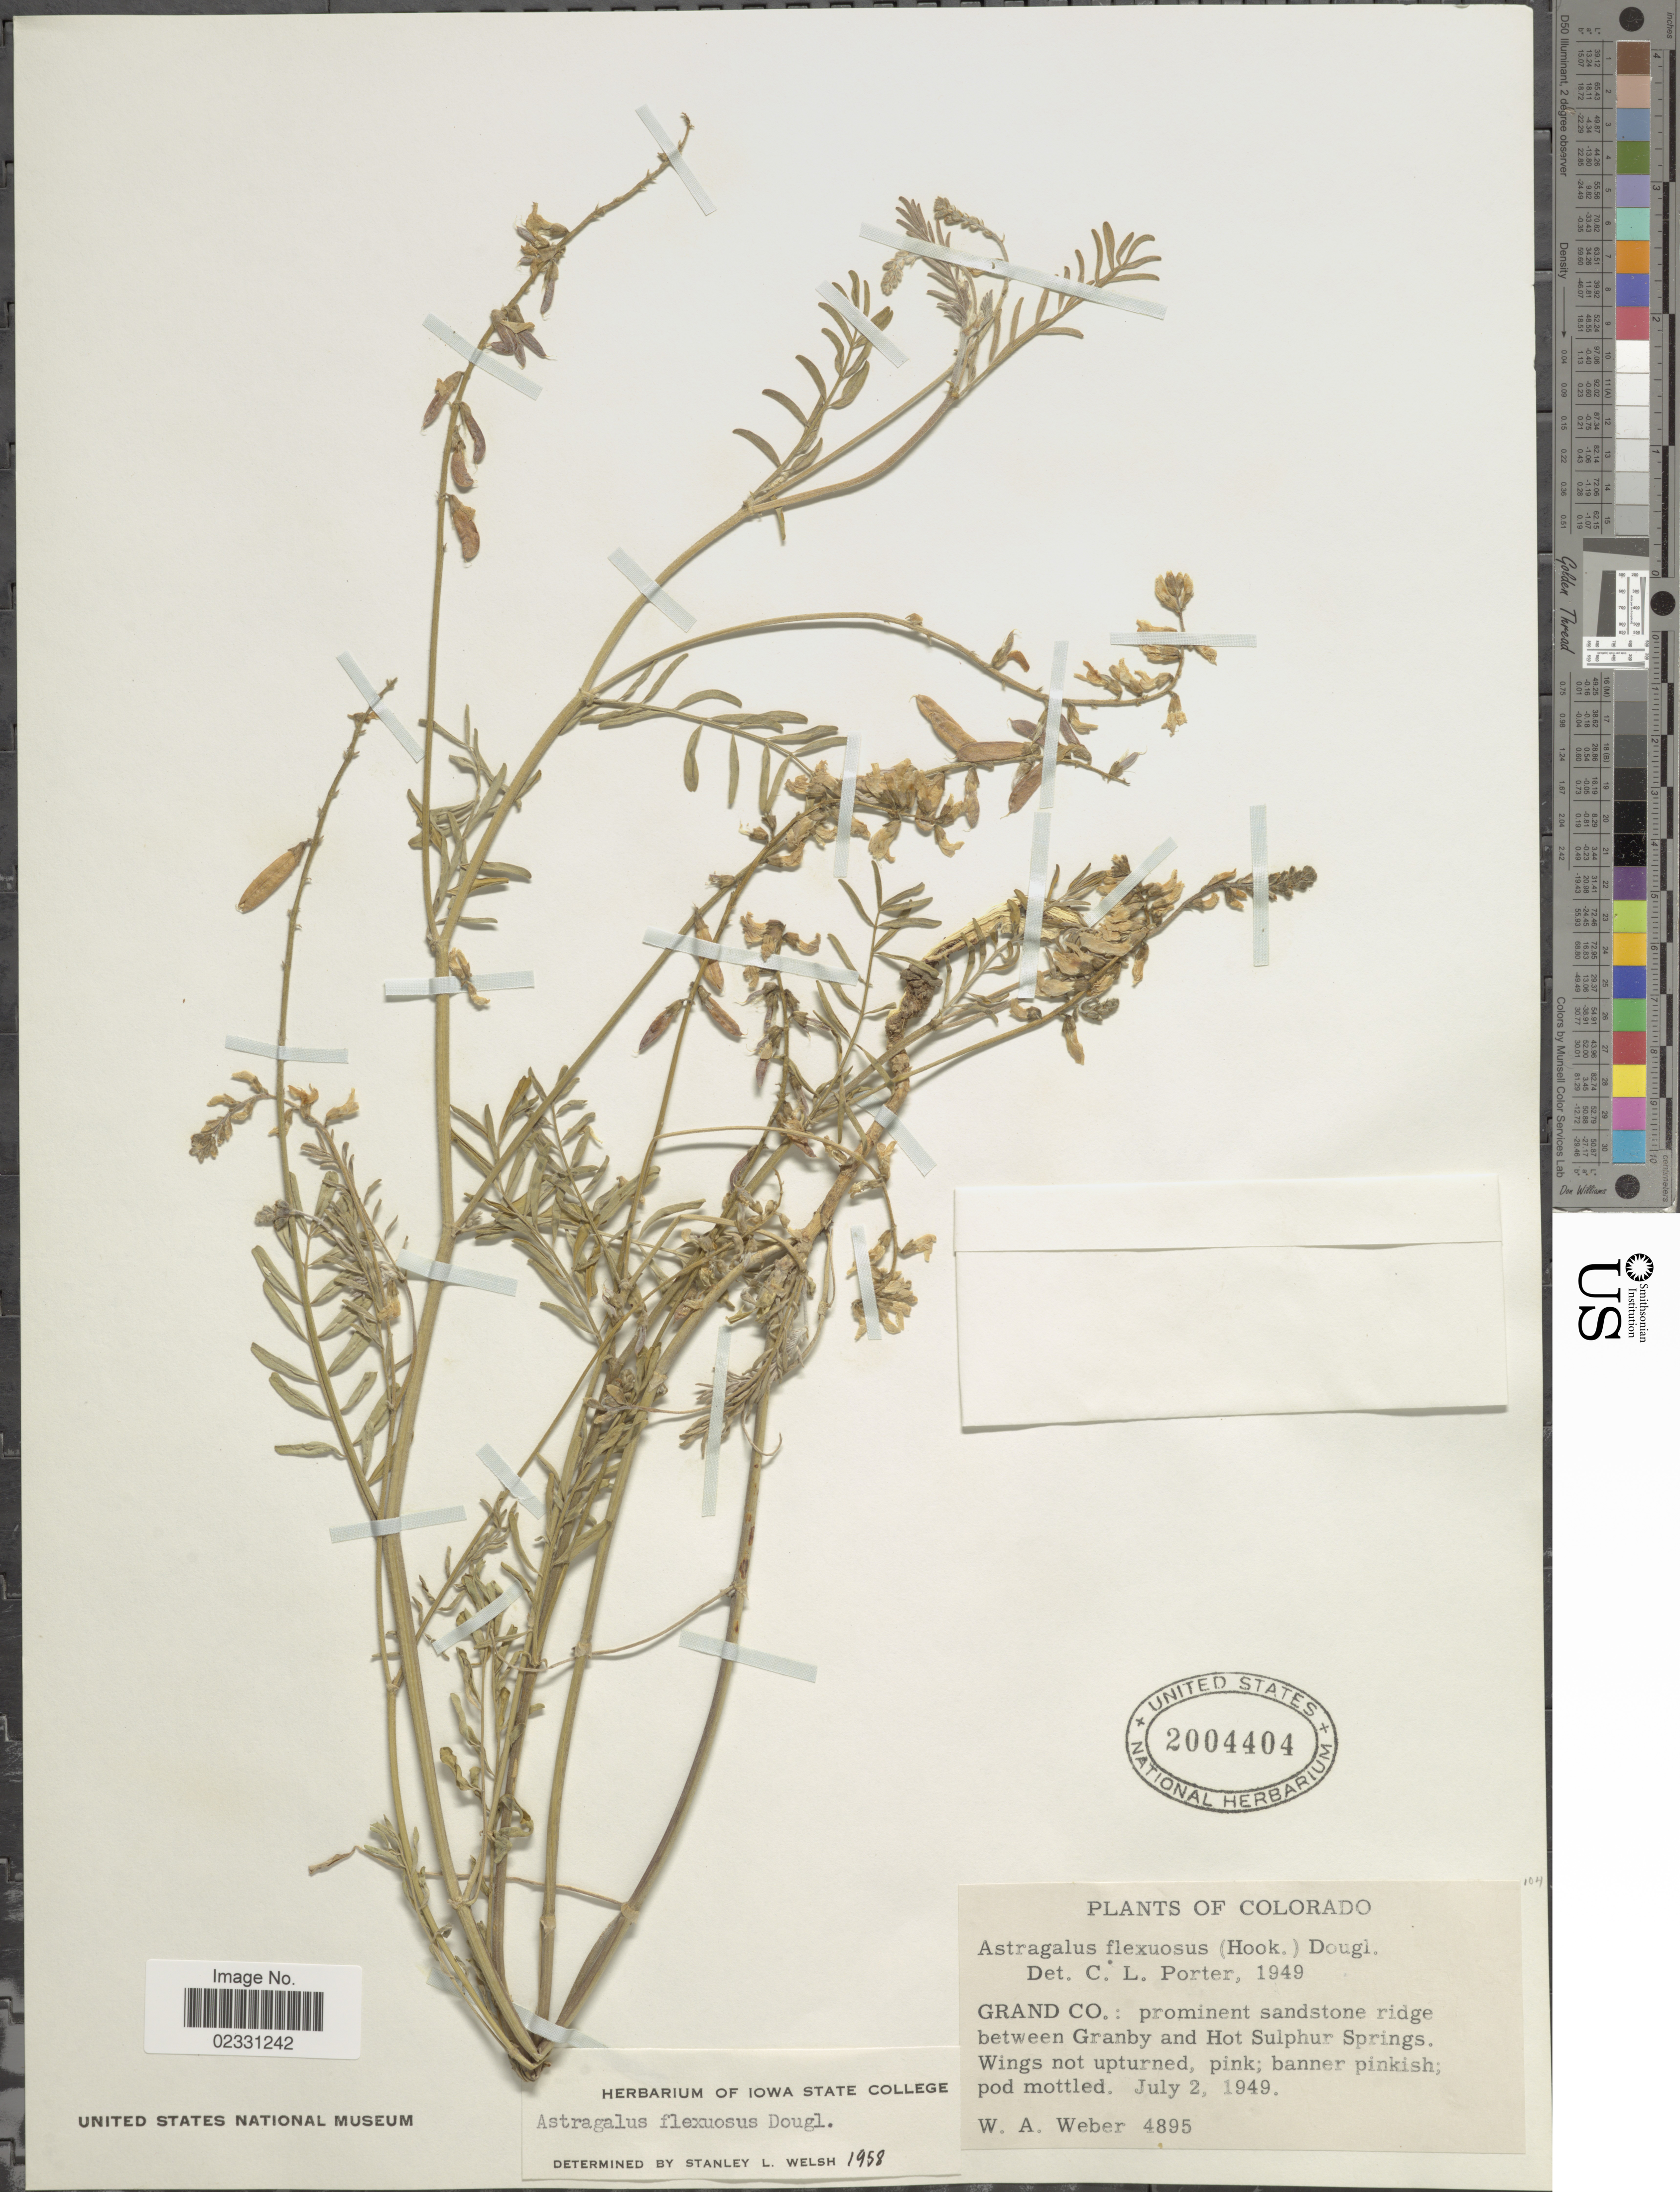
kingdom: Plantae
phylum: Tracheophyta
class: Magnoliopsida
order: Fabales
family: Fabaceae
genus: Astragalus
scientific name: Astragalus flexuosus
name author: (Hook.) Douglas ex G. Don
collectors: W. A. Weber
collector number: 4895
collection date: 1949-07-02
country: United States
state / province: Colorado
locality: Grand Co.: between Granby and Hot Sulphur Springs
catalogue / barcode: US 2004404